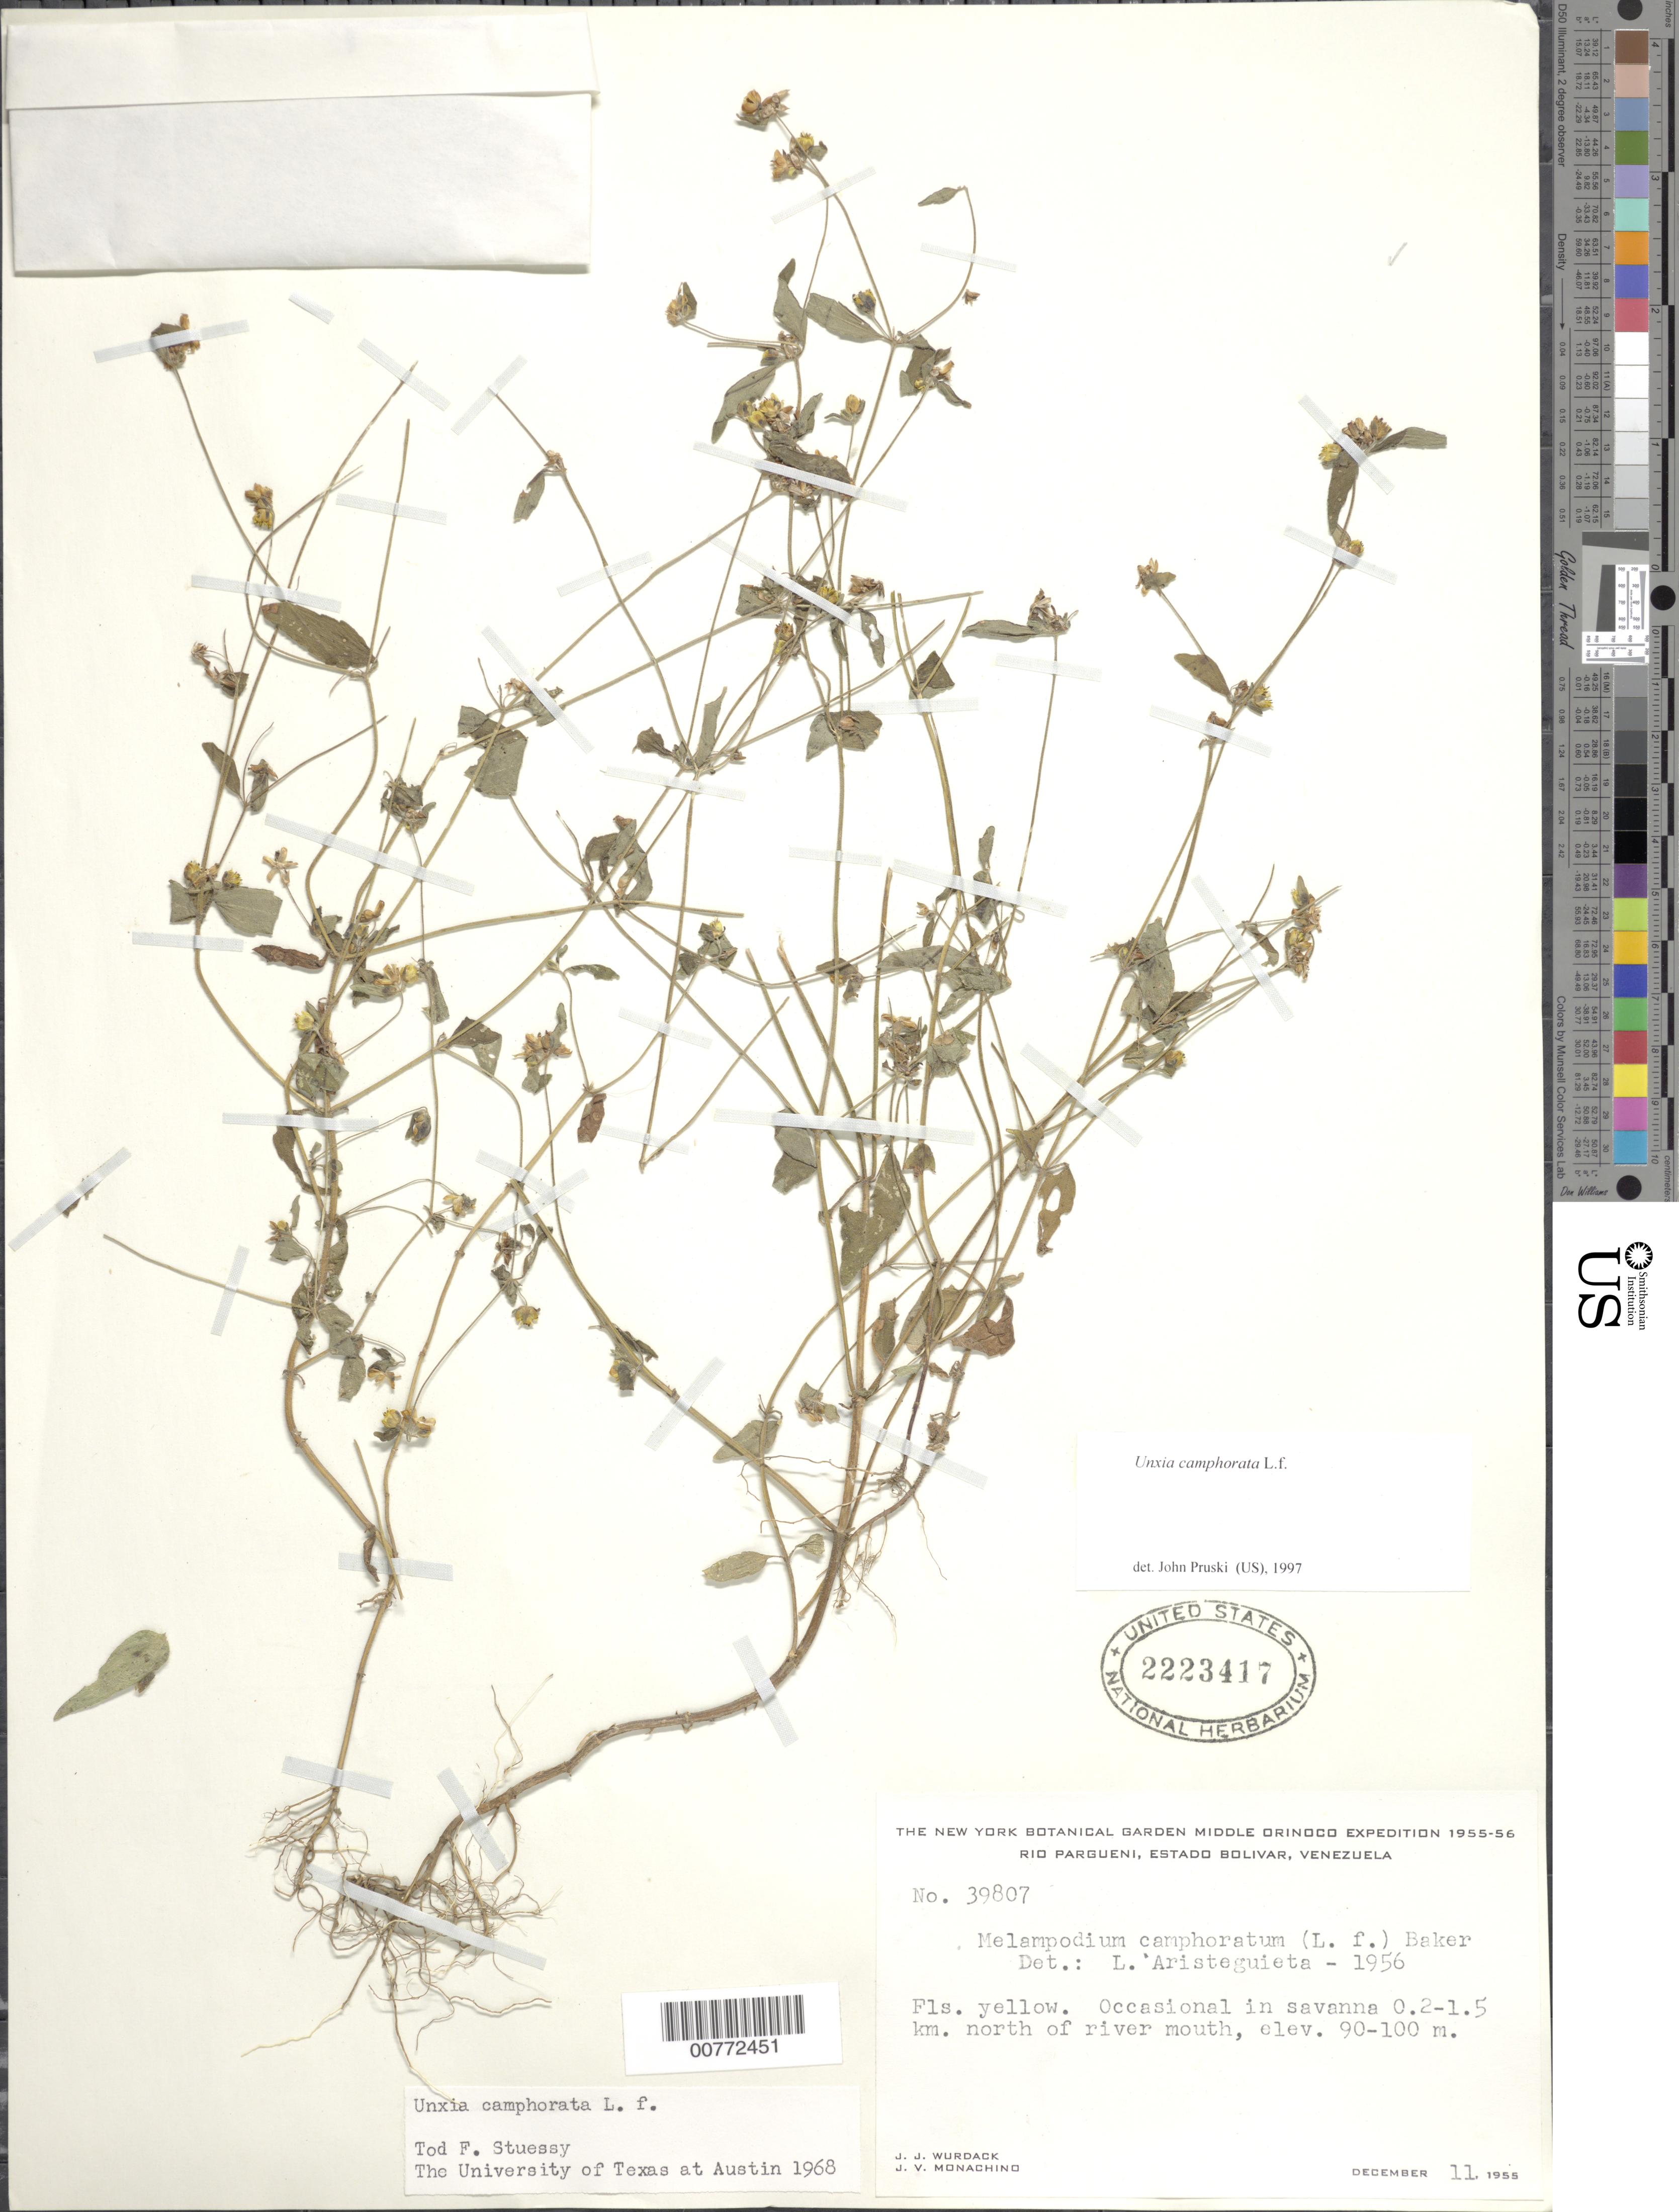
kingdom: Plantae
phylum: Tracheophyta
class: Magnoliopsida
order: Asterales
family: Asteraceae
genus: Unxia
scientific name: Unxia camphorata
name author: L. f.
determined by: Stuessy, T. F.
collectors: J. J. Wurdack & J. V. Monachino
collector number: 39807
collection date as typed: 11-Dec-55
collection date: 1955-12-11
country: Venezuela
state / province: Bolívar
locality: Lower Río Pargueni, 0.2-1.5 km north of mouth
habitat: Savanna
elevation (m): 90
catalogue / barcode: US 2223417